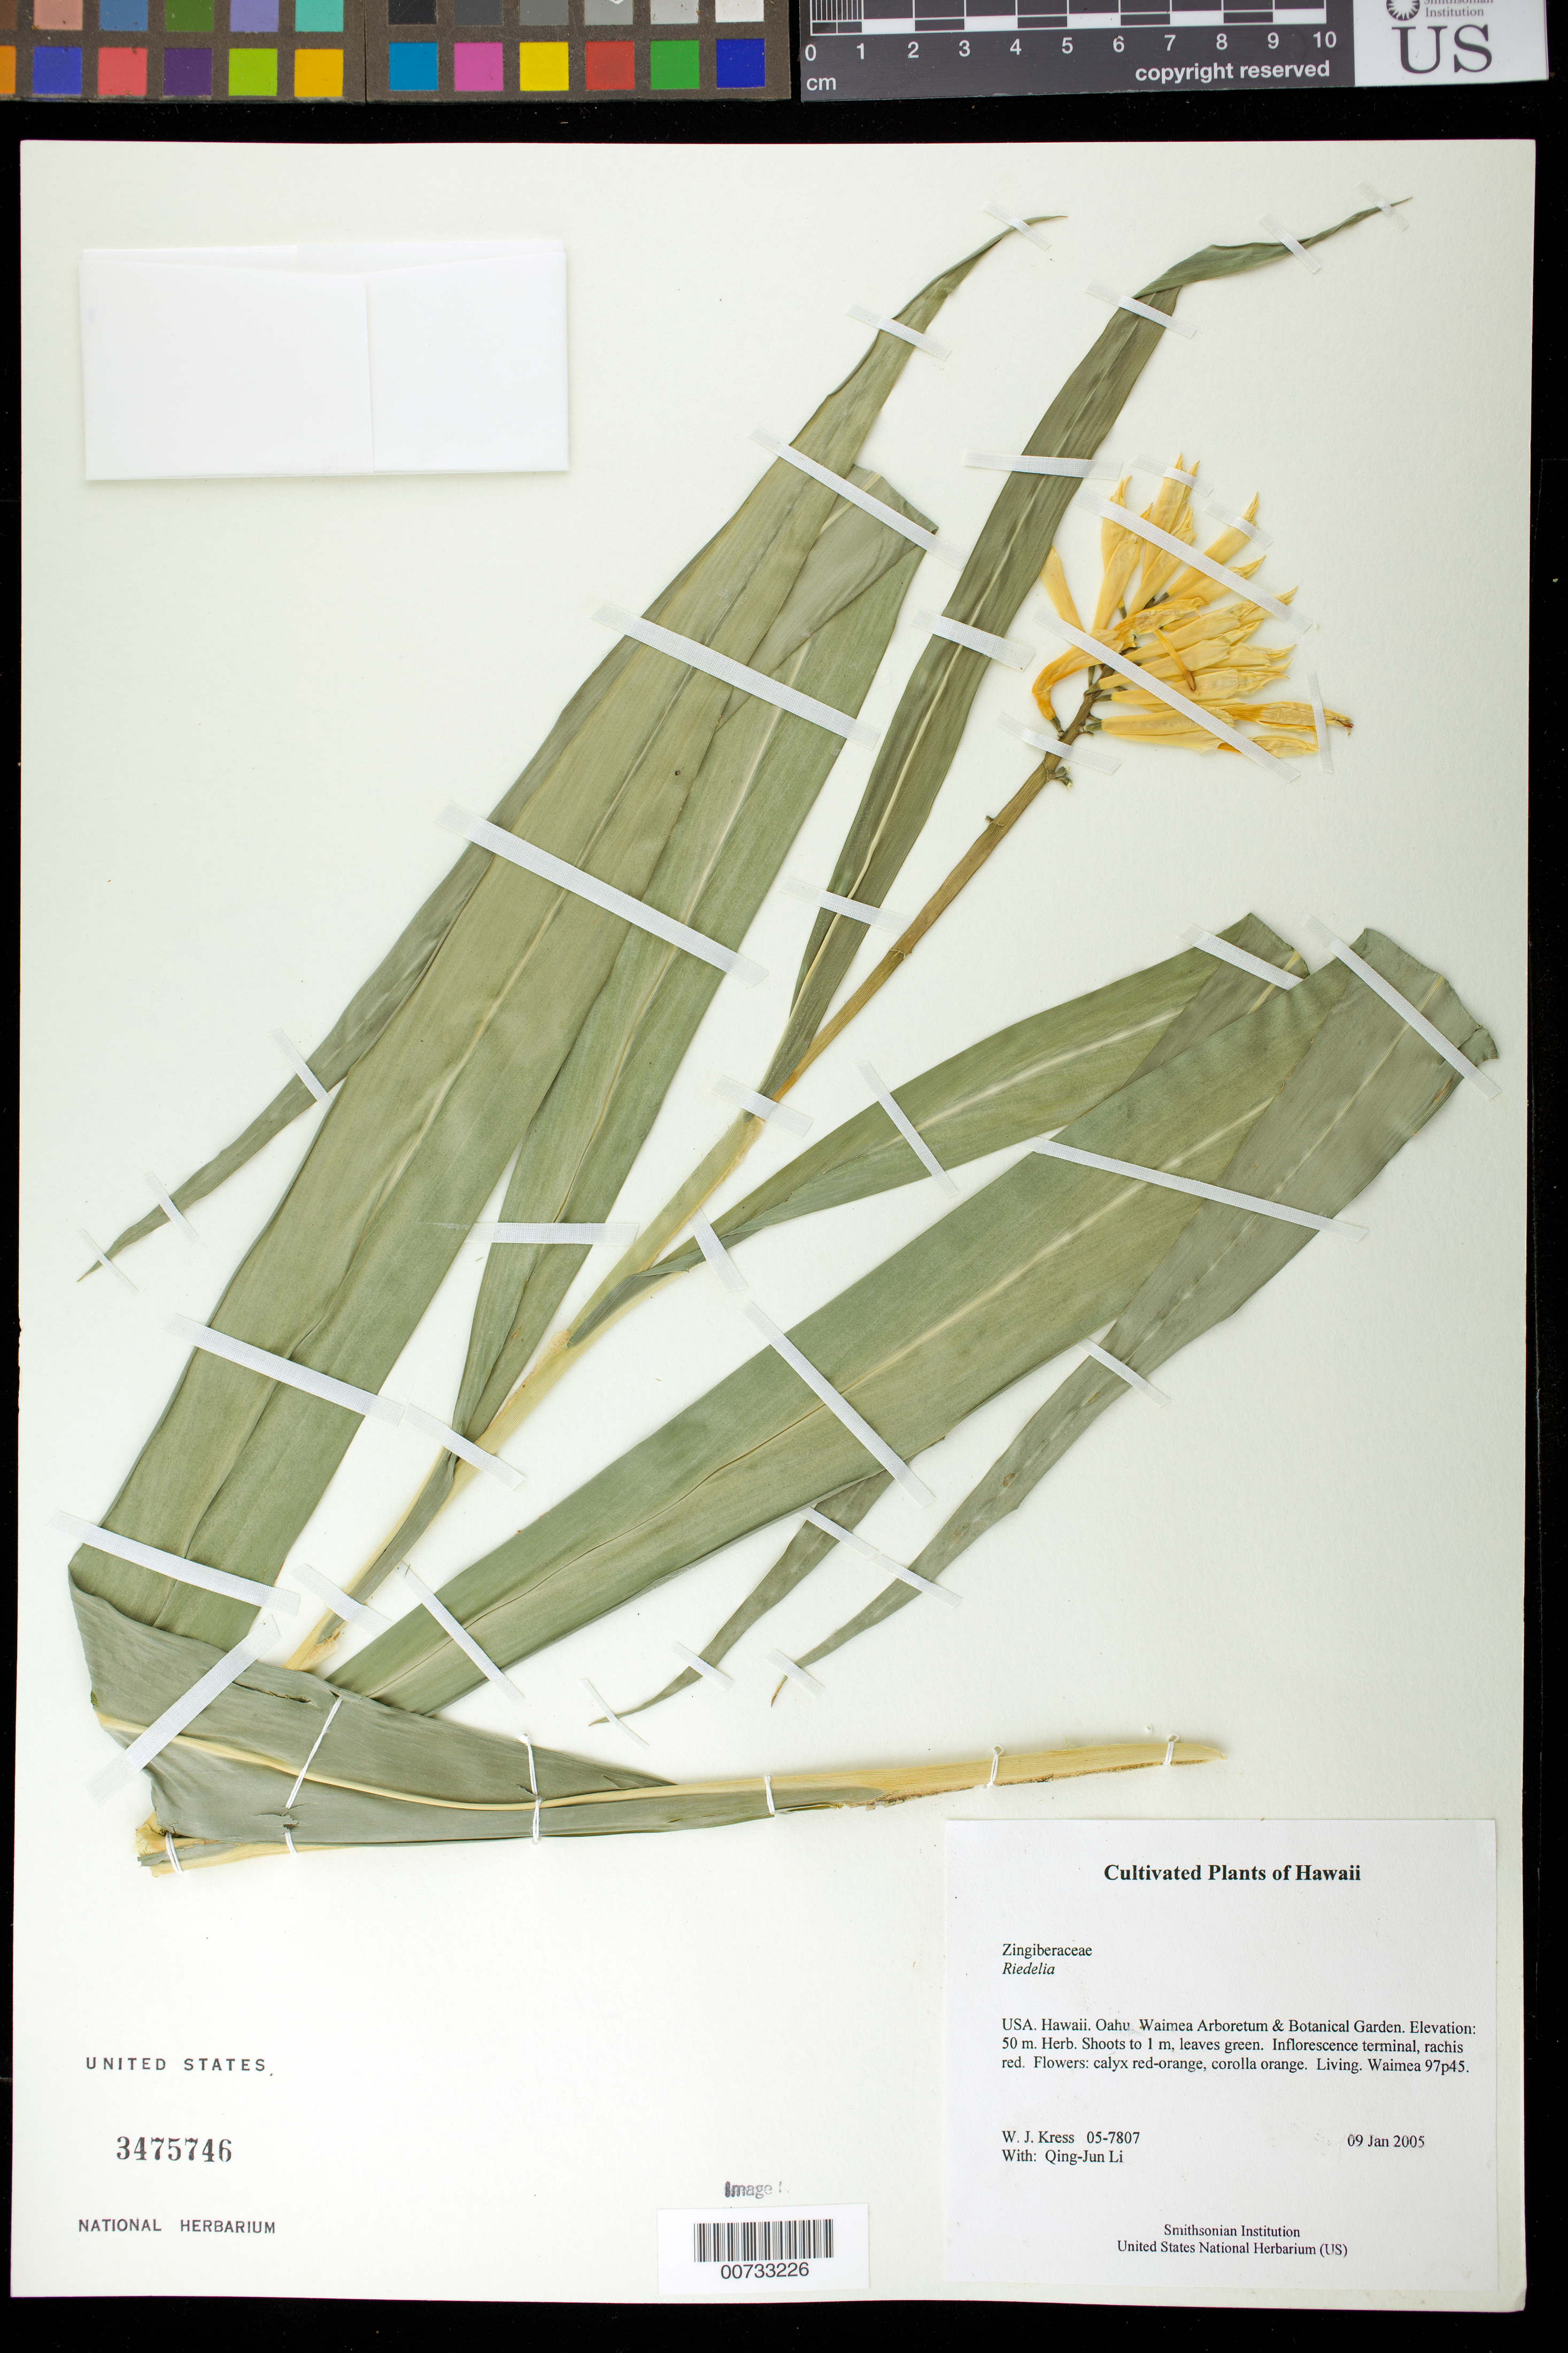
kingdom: Plantae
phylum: Tracheophyta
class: Liliopsida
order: Zingiberales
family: Zingiberaceae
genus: Riedelia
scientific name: Riedelia sp.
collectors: W. J. Kress & Q. J. Li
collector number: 05-7807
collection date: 2005-01-09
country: United States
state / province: Hawaii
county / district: Kauai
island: Oahu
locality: Waimea Arboretum and Botanical Garden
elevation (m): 50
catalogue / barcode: US 3475746